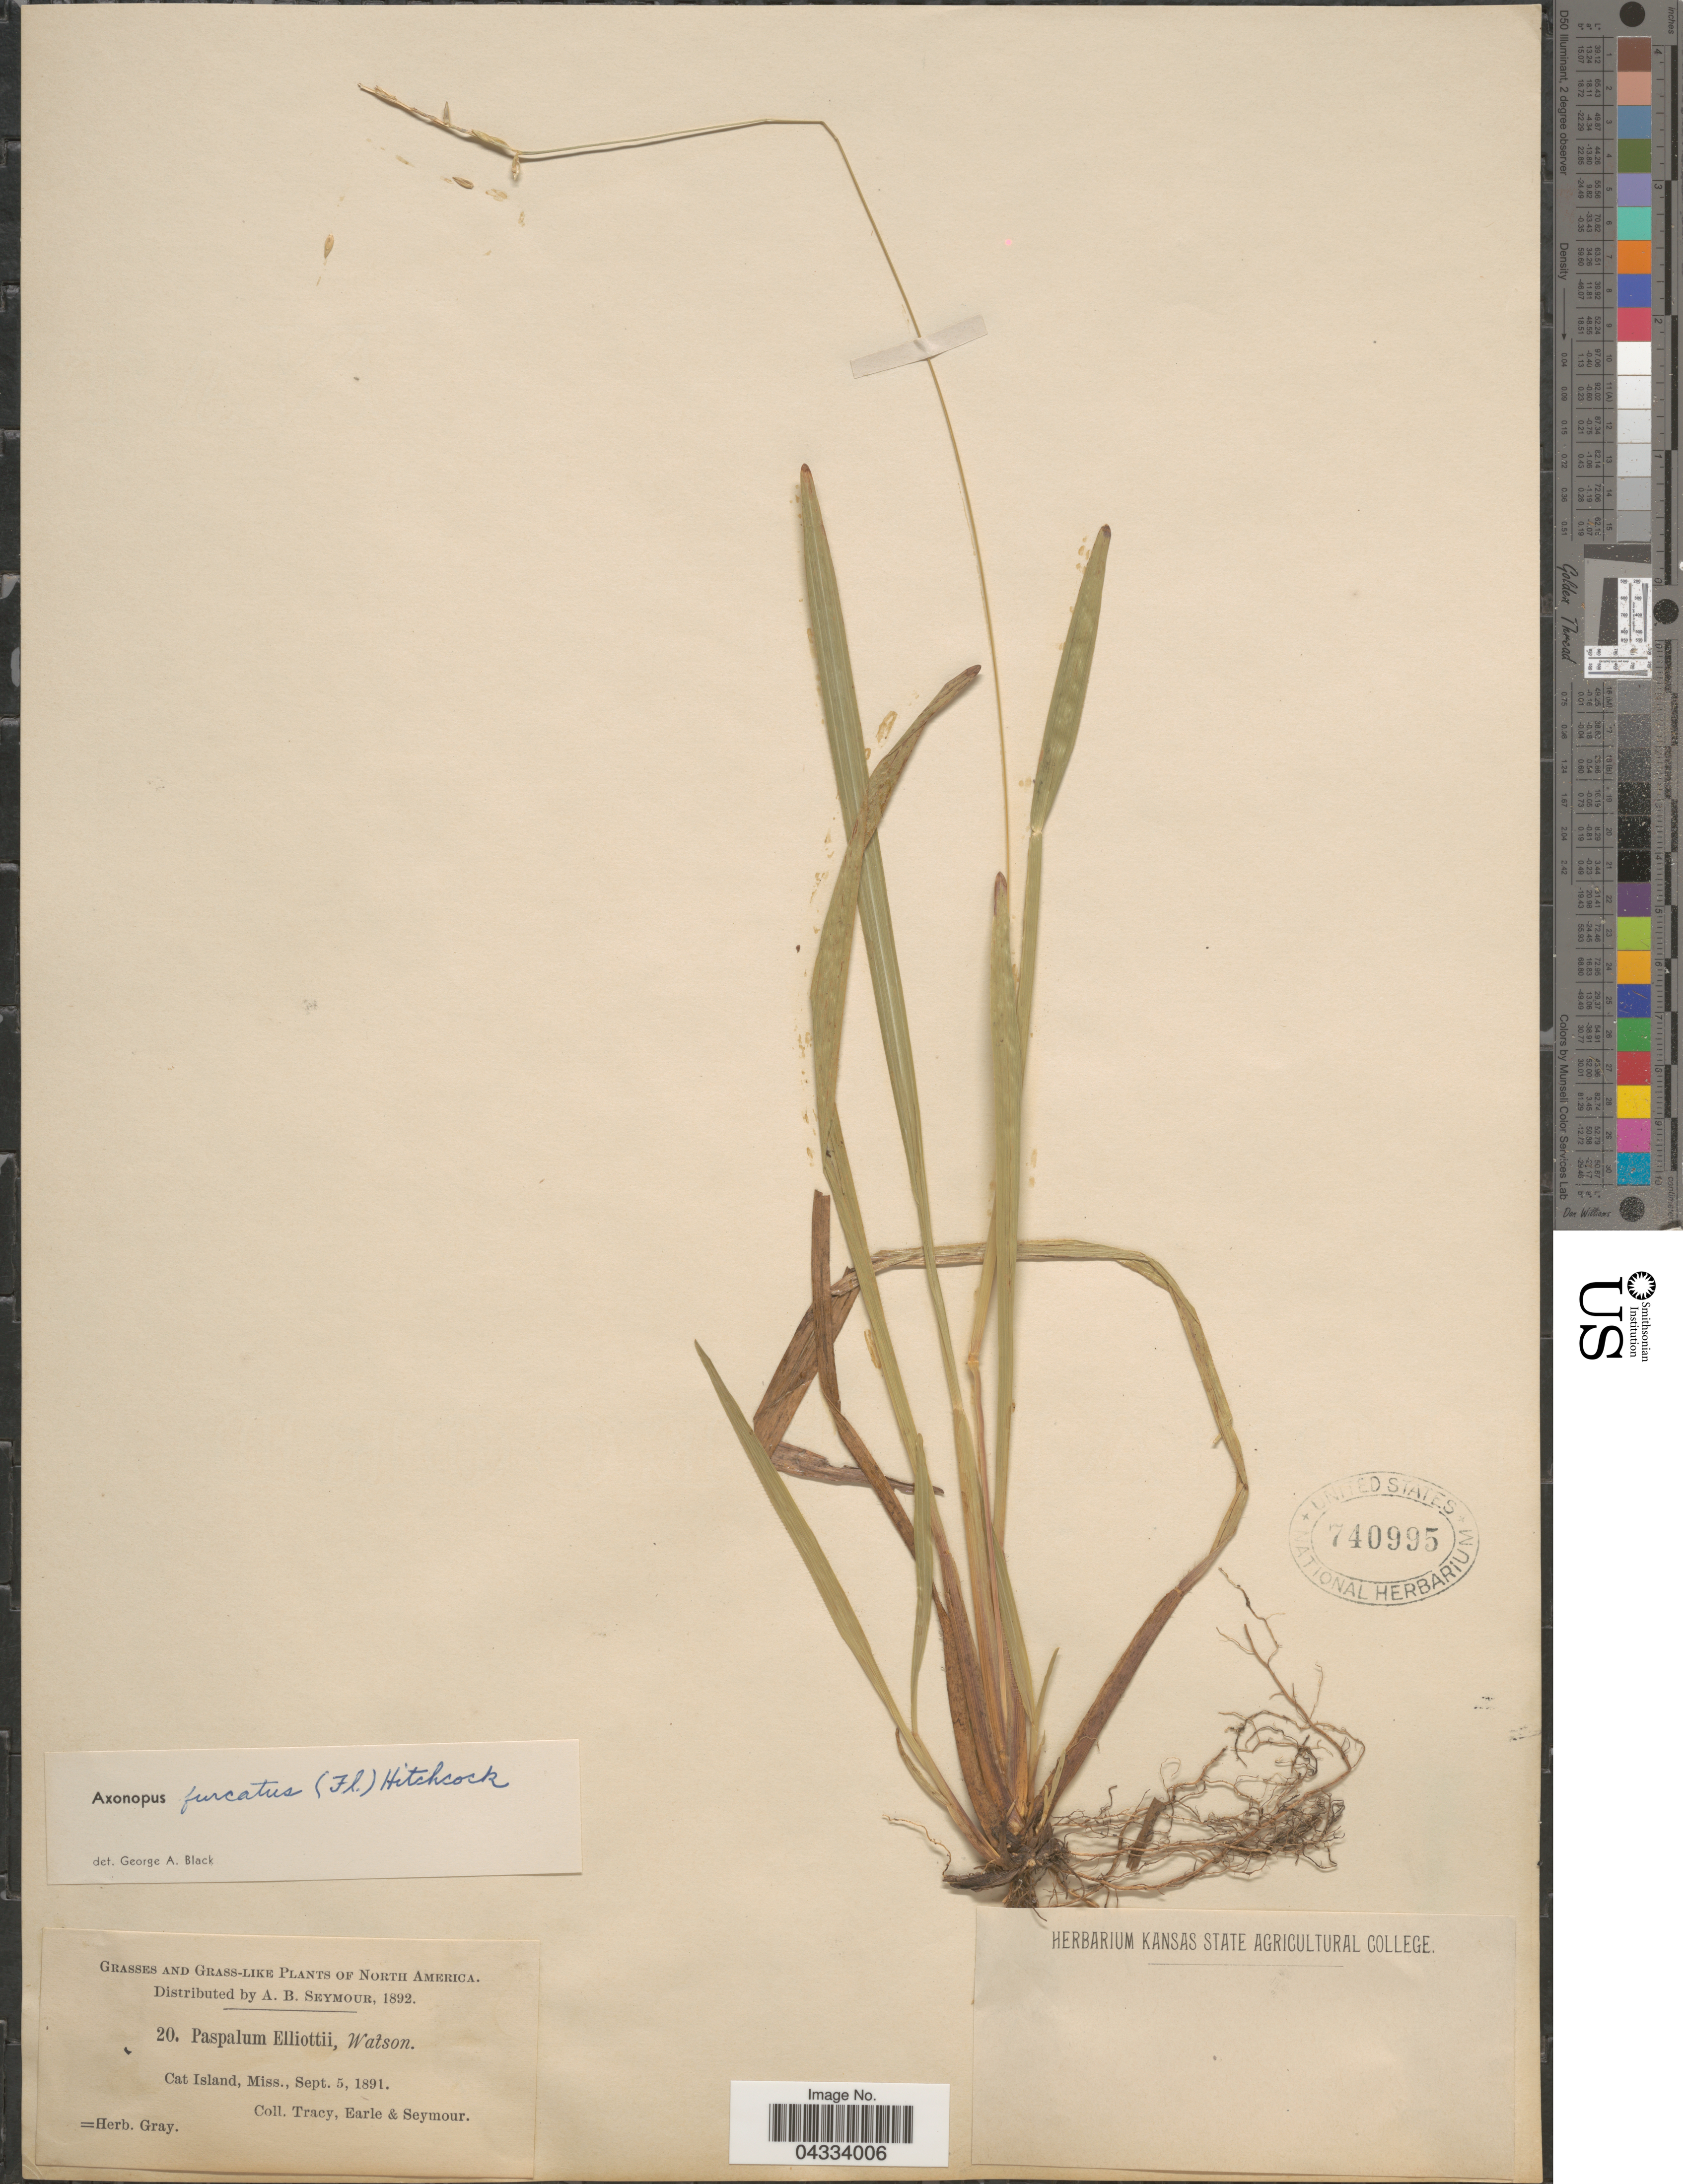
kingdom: Plantae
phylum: Tracheophyta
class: Liliopsida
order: Poales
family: Poaceae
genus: Axonopus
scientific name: Axonopus furcatus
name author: (Flüggé) Hitchc.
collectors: -. Tracy, -. Earle & A. Seymour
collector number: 20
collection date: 1891-09-05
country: United States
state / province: Mississippi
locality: Cat Island.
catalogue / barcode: US 740995